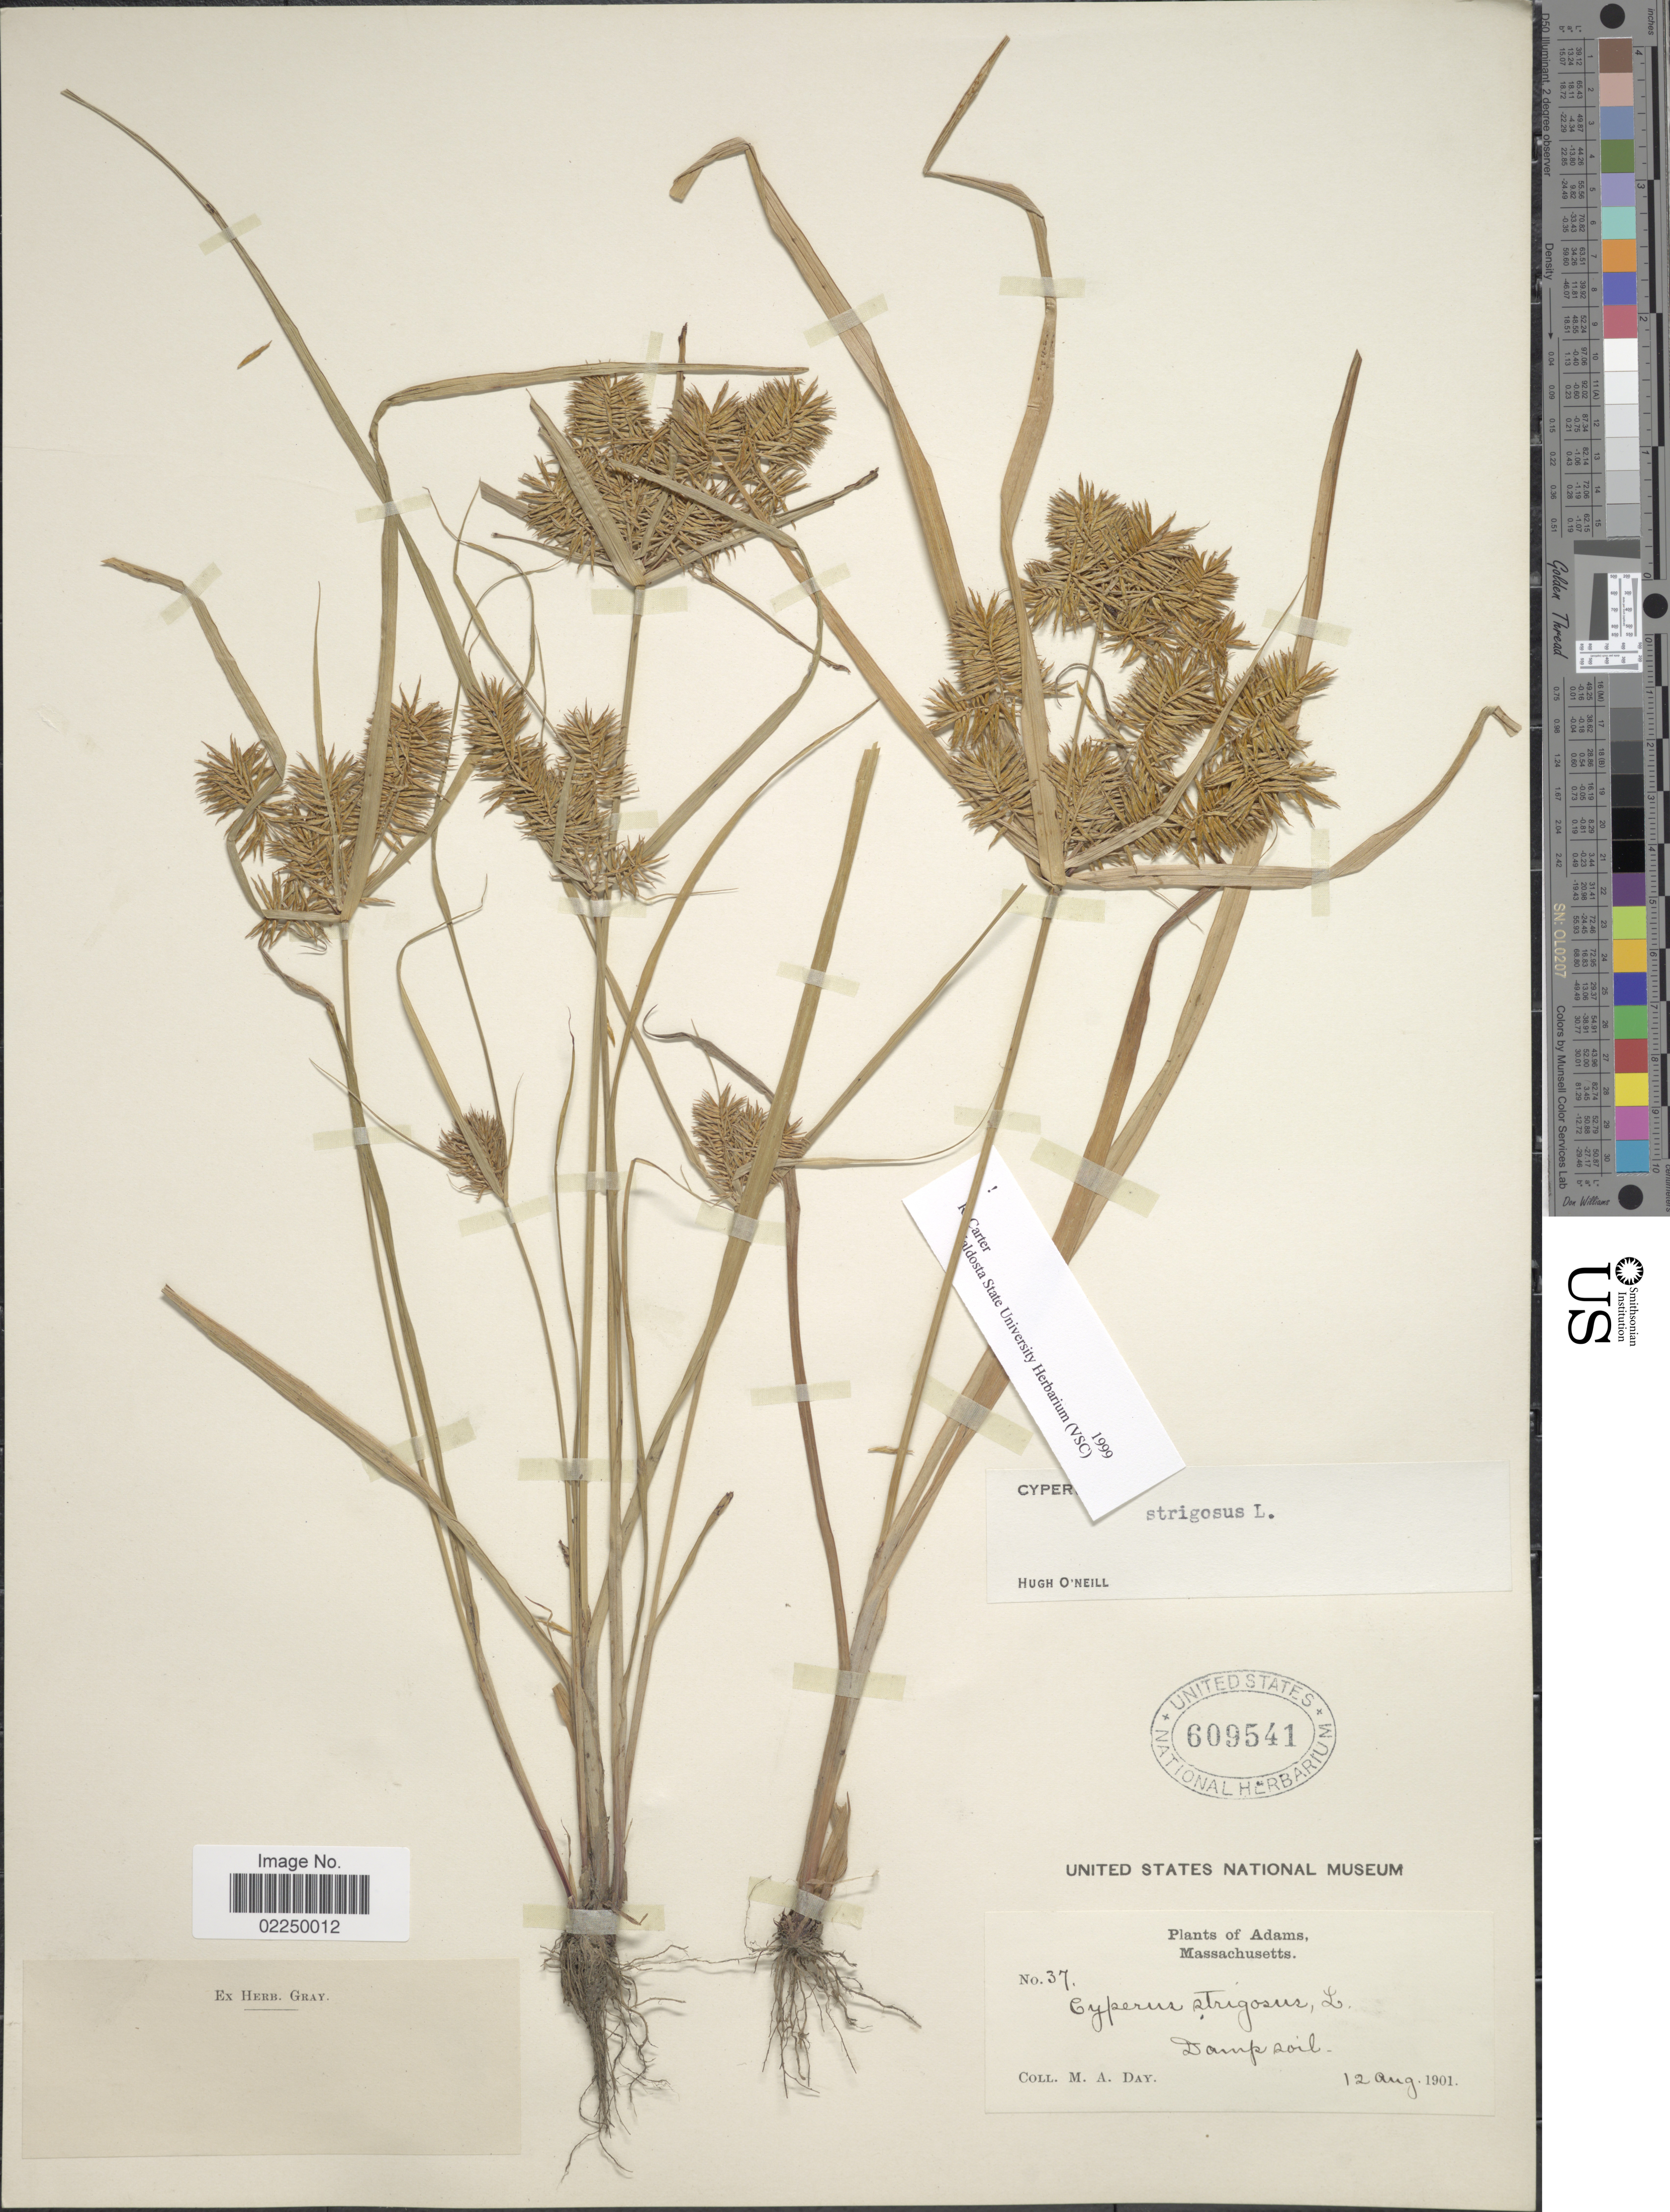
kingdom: Plantae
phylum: Tracheophyta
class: Liliopsida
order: Poales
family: Cyperaceae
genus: Cyperus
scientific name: Cyperus strigosus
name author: L.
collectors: M. Day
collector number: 37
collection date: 1901-08-12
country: United States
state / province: Massachusetts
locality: Adams, Damp soil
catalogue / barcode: US 609541